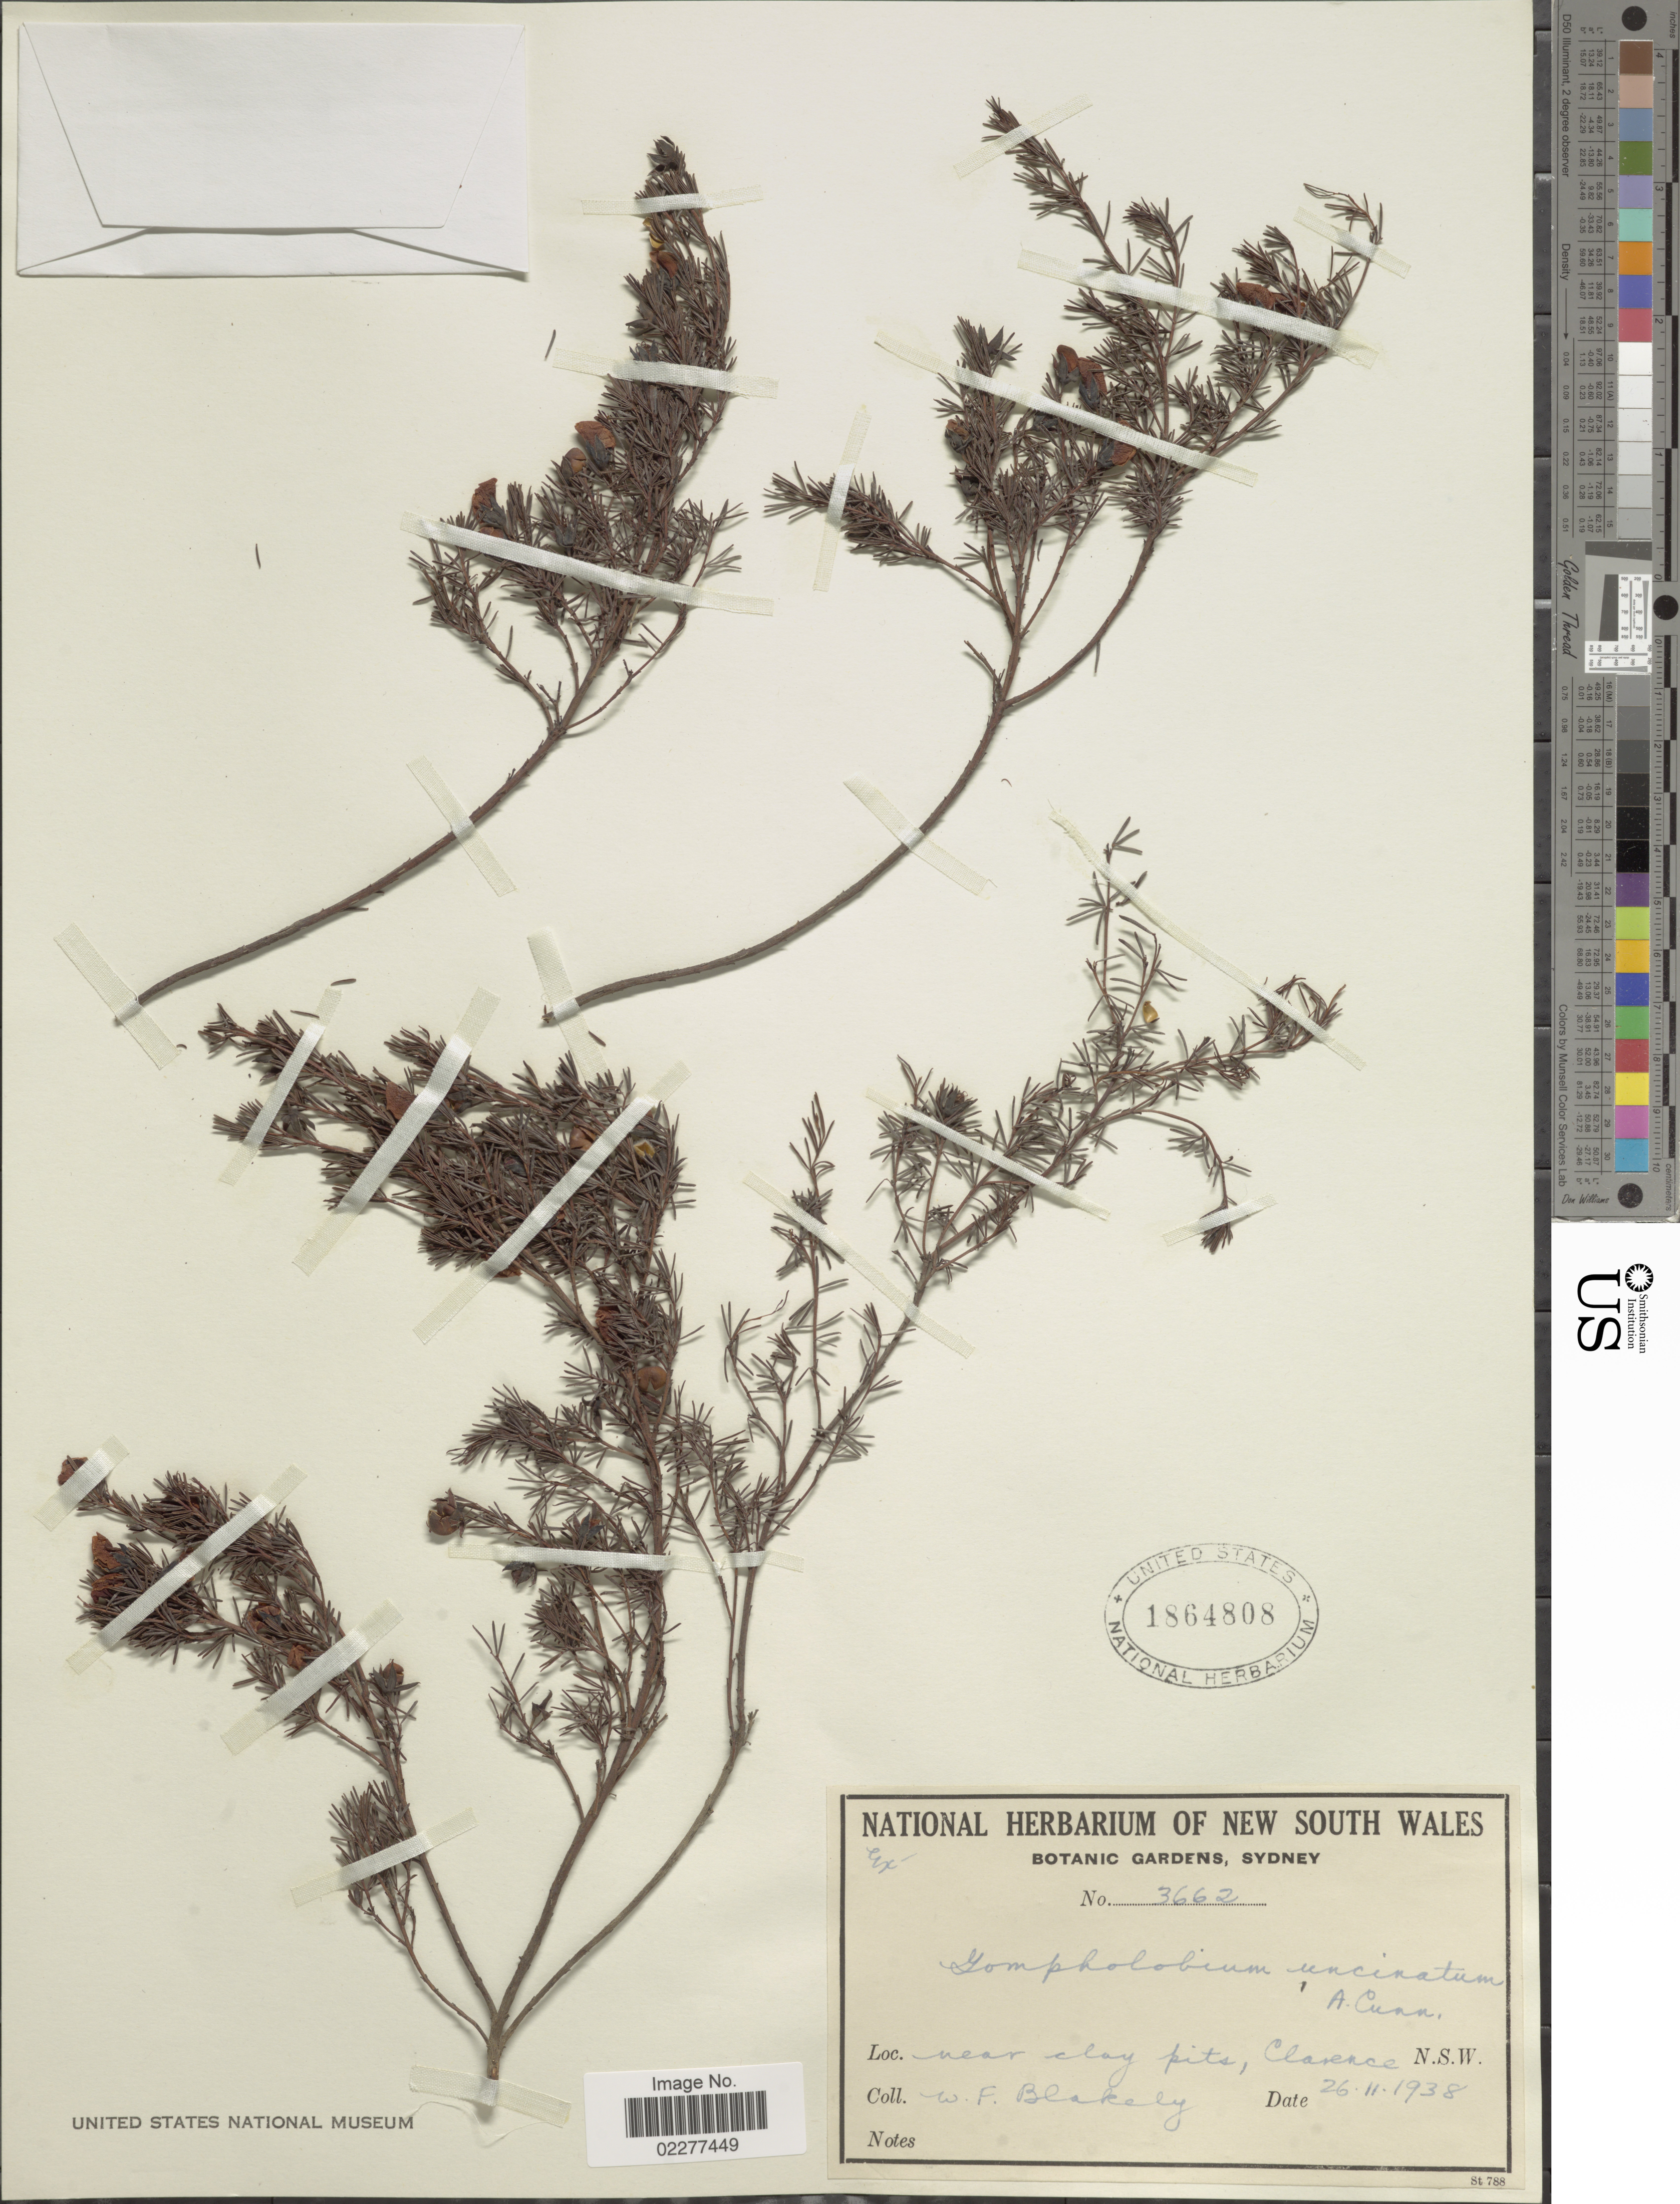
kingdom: Plantae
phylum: Tracheophyta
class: Magnoliopsida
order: Fabales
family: Fabaceae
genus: Gompholobium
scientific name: Gompholobium uncinatum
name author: Benth.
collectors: W. Blakely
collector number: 3662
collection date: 1938-11-26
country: Australia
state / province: New South Wales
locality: Near clay pits, Clarence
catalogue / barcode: US 1864808